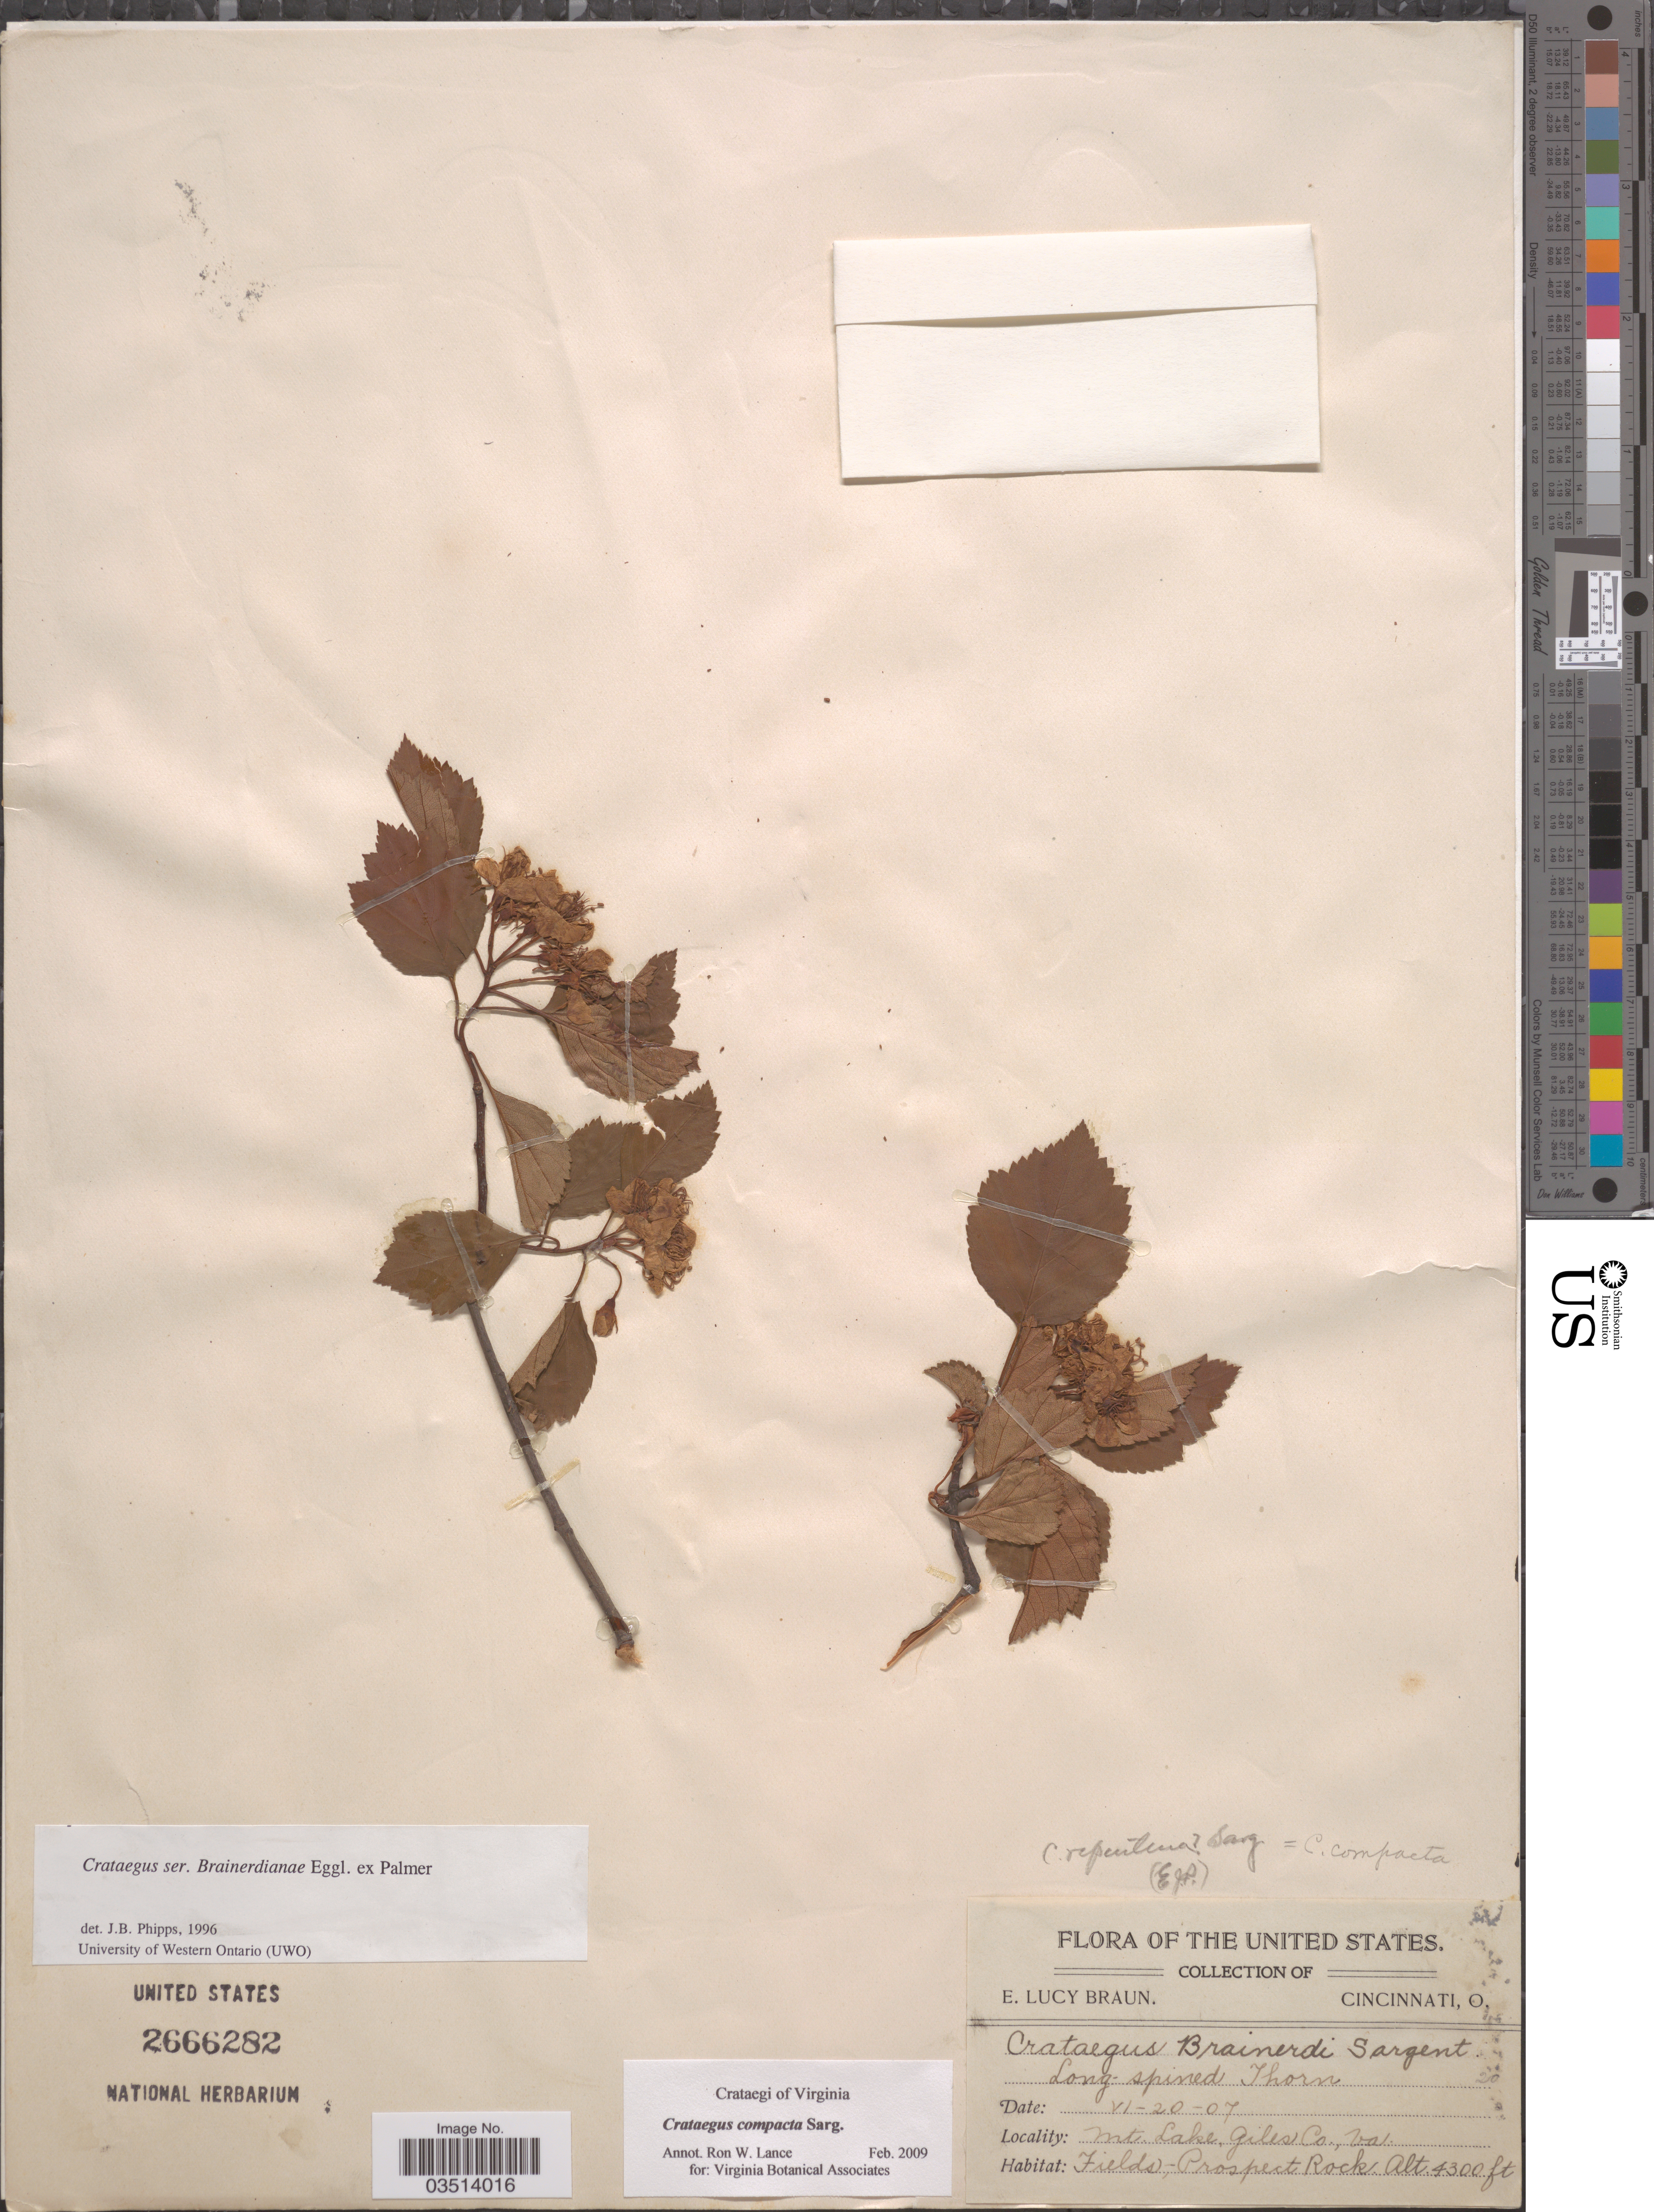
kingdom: Plantae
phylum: Tracheophyta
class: Magnoliopsida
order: Rosales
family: Rosaceae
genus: Crataegus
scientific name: Crataegus compacta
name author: Sarg.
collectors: E. L. Braun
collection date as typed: Transcribed d/m/y: 20/6/7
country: United States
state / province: Virginia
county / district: Giles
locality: Mt. Lake, Giles Co.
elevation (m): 1311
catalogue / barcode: US 2666282